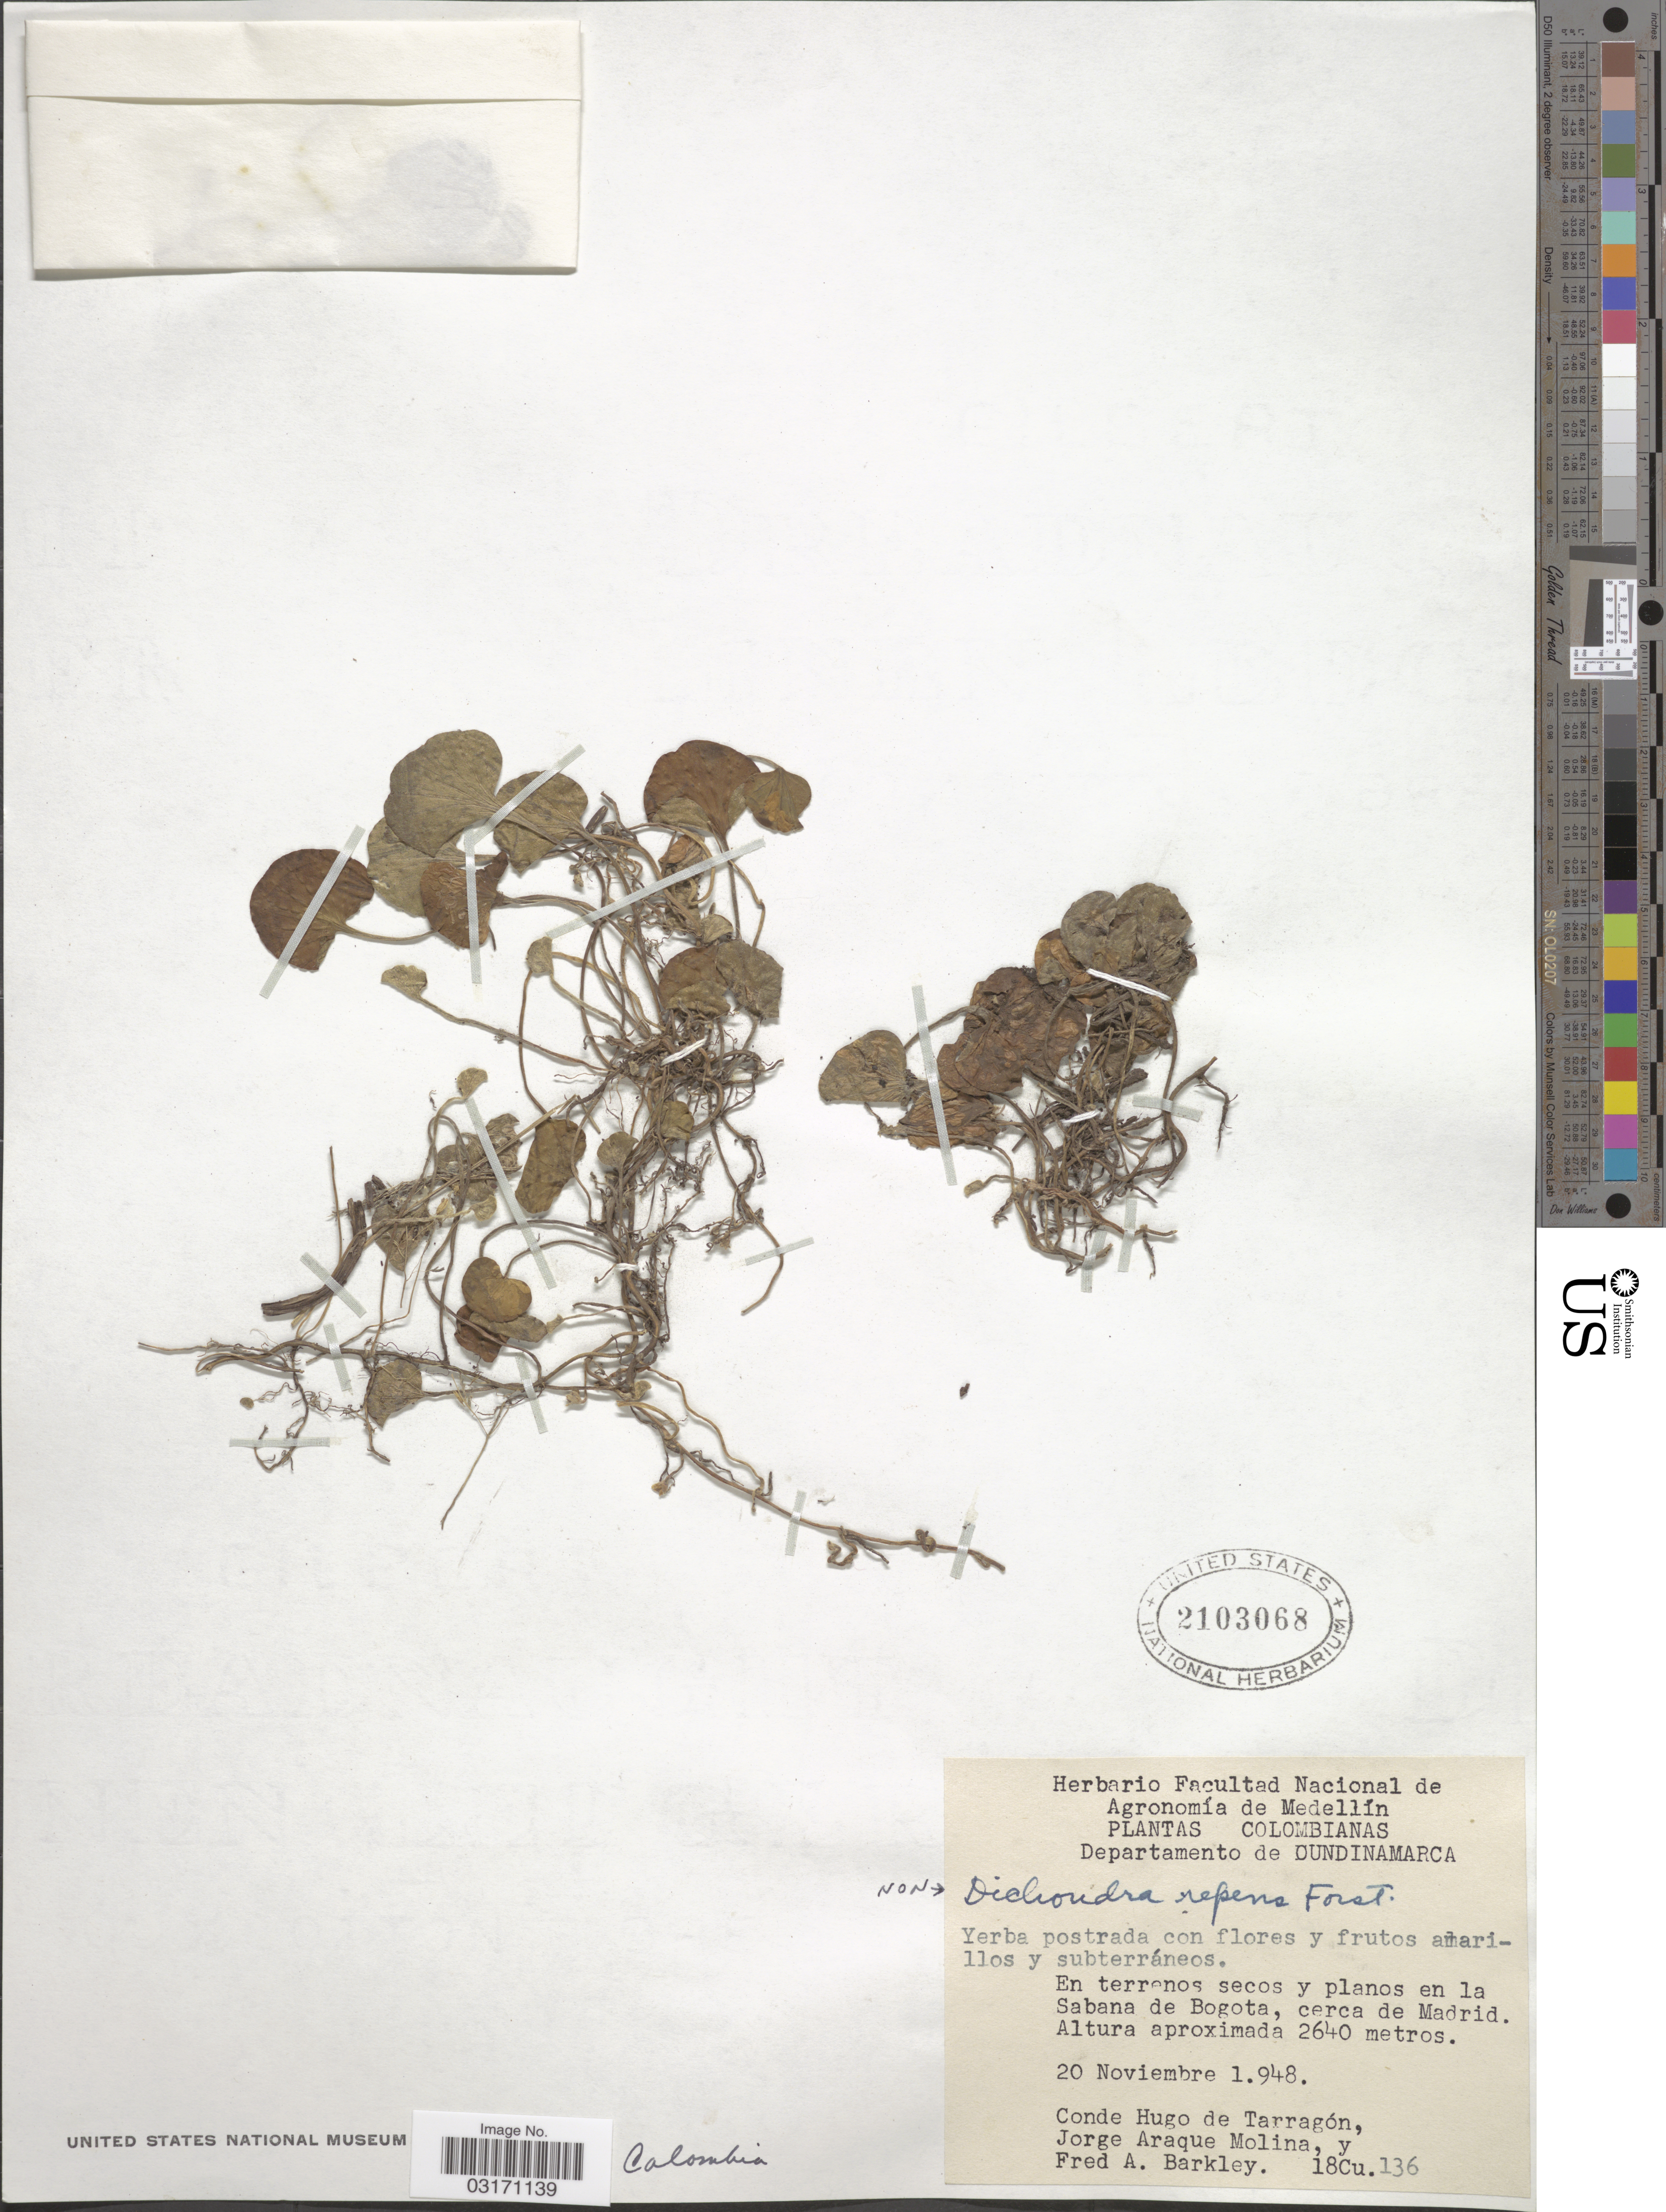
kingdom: Plantae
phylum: Tracheophyta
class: Magnoliopsida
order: Solanales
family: Convolvulaceae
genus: Dichondra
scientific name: Dichondra sp.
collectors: C. De Tarragon, J. A. Molina & F. A. Barkley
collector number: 18Cu.136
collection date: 1948-11-20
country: Colombia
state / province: Cundinamarca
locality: Departamento de Cundinamarca. En la Sabana de Bogota, cerca de Madrid.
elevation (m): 2640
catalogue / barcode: US 2103068